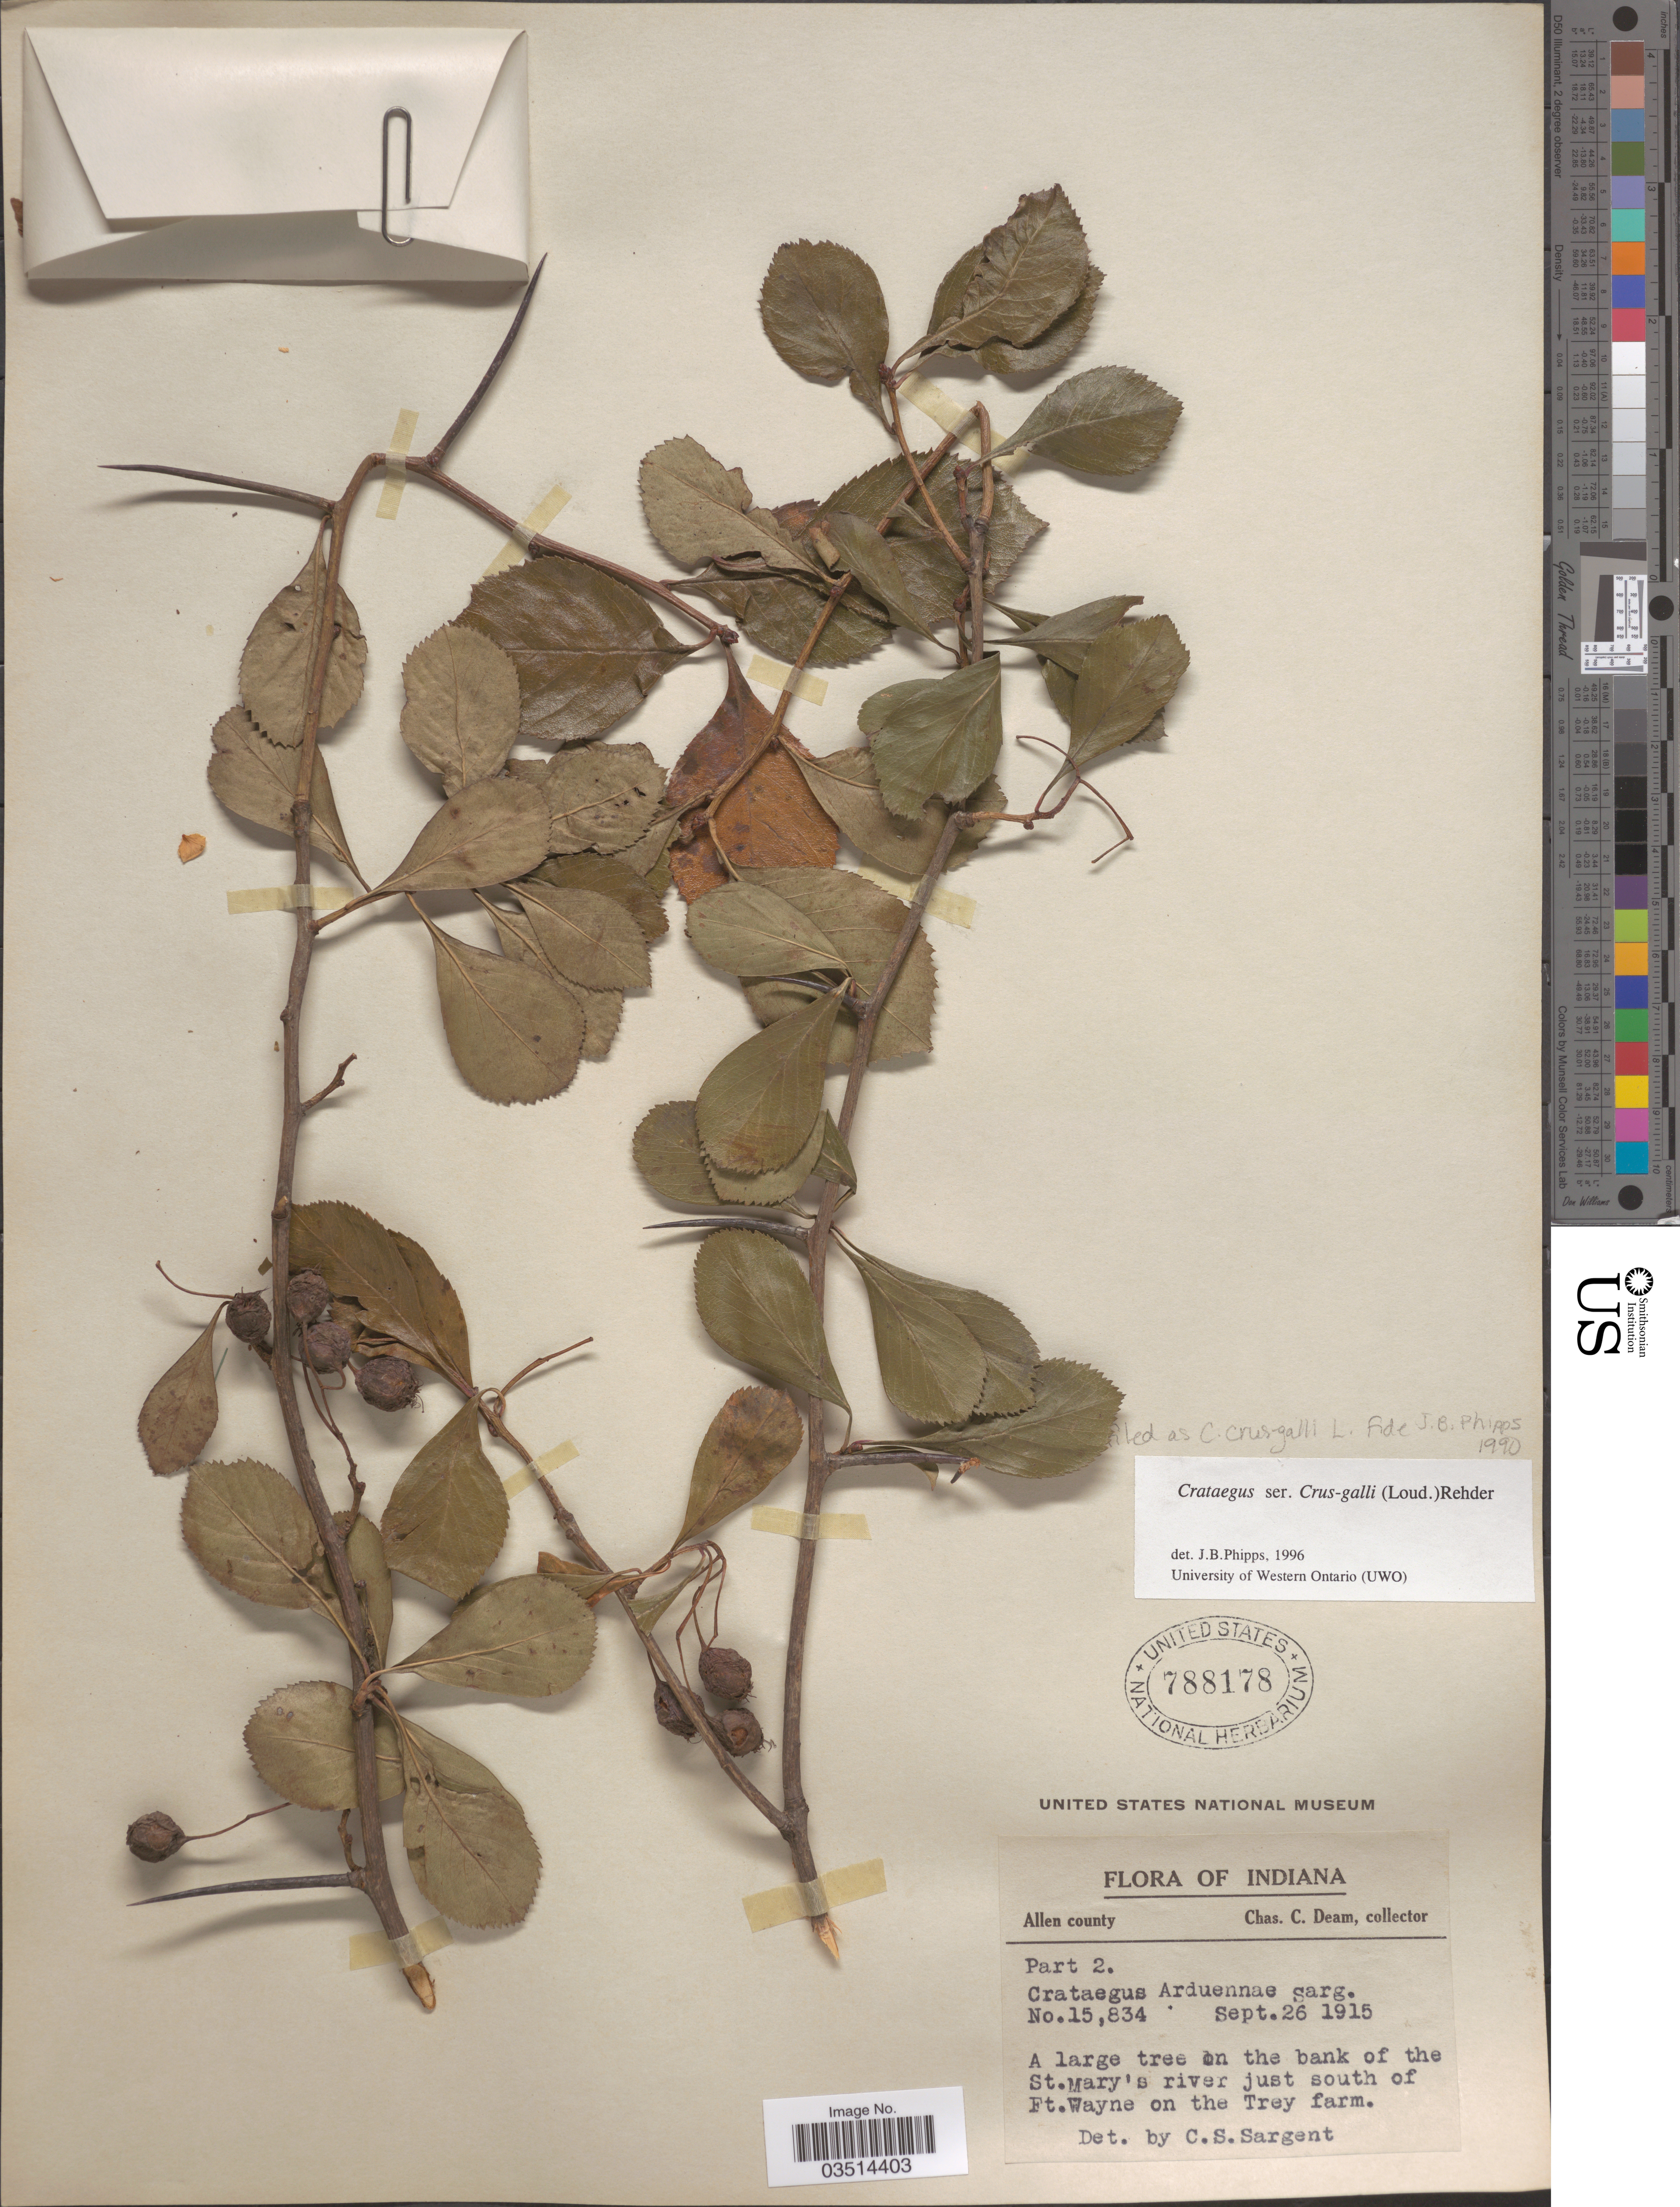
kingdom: Plantae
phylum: Tracheophyta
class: Magnoliopsida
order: Rosales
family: Rosaceae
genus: Crataegus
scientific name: Crataegus crus-galli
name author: L.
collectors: C. C. Deam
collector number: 15834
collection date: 1915-09-26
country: United States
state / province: Indiana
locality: Allen County. A large tree on the bank of the St Mary's river just south of Ft. Wayne on the Trey farm.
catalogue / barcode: US 788178